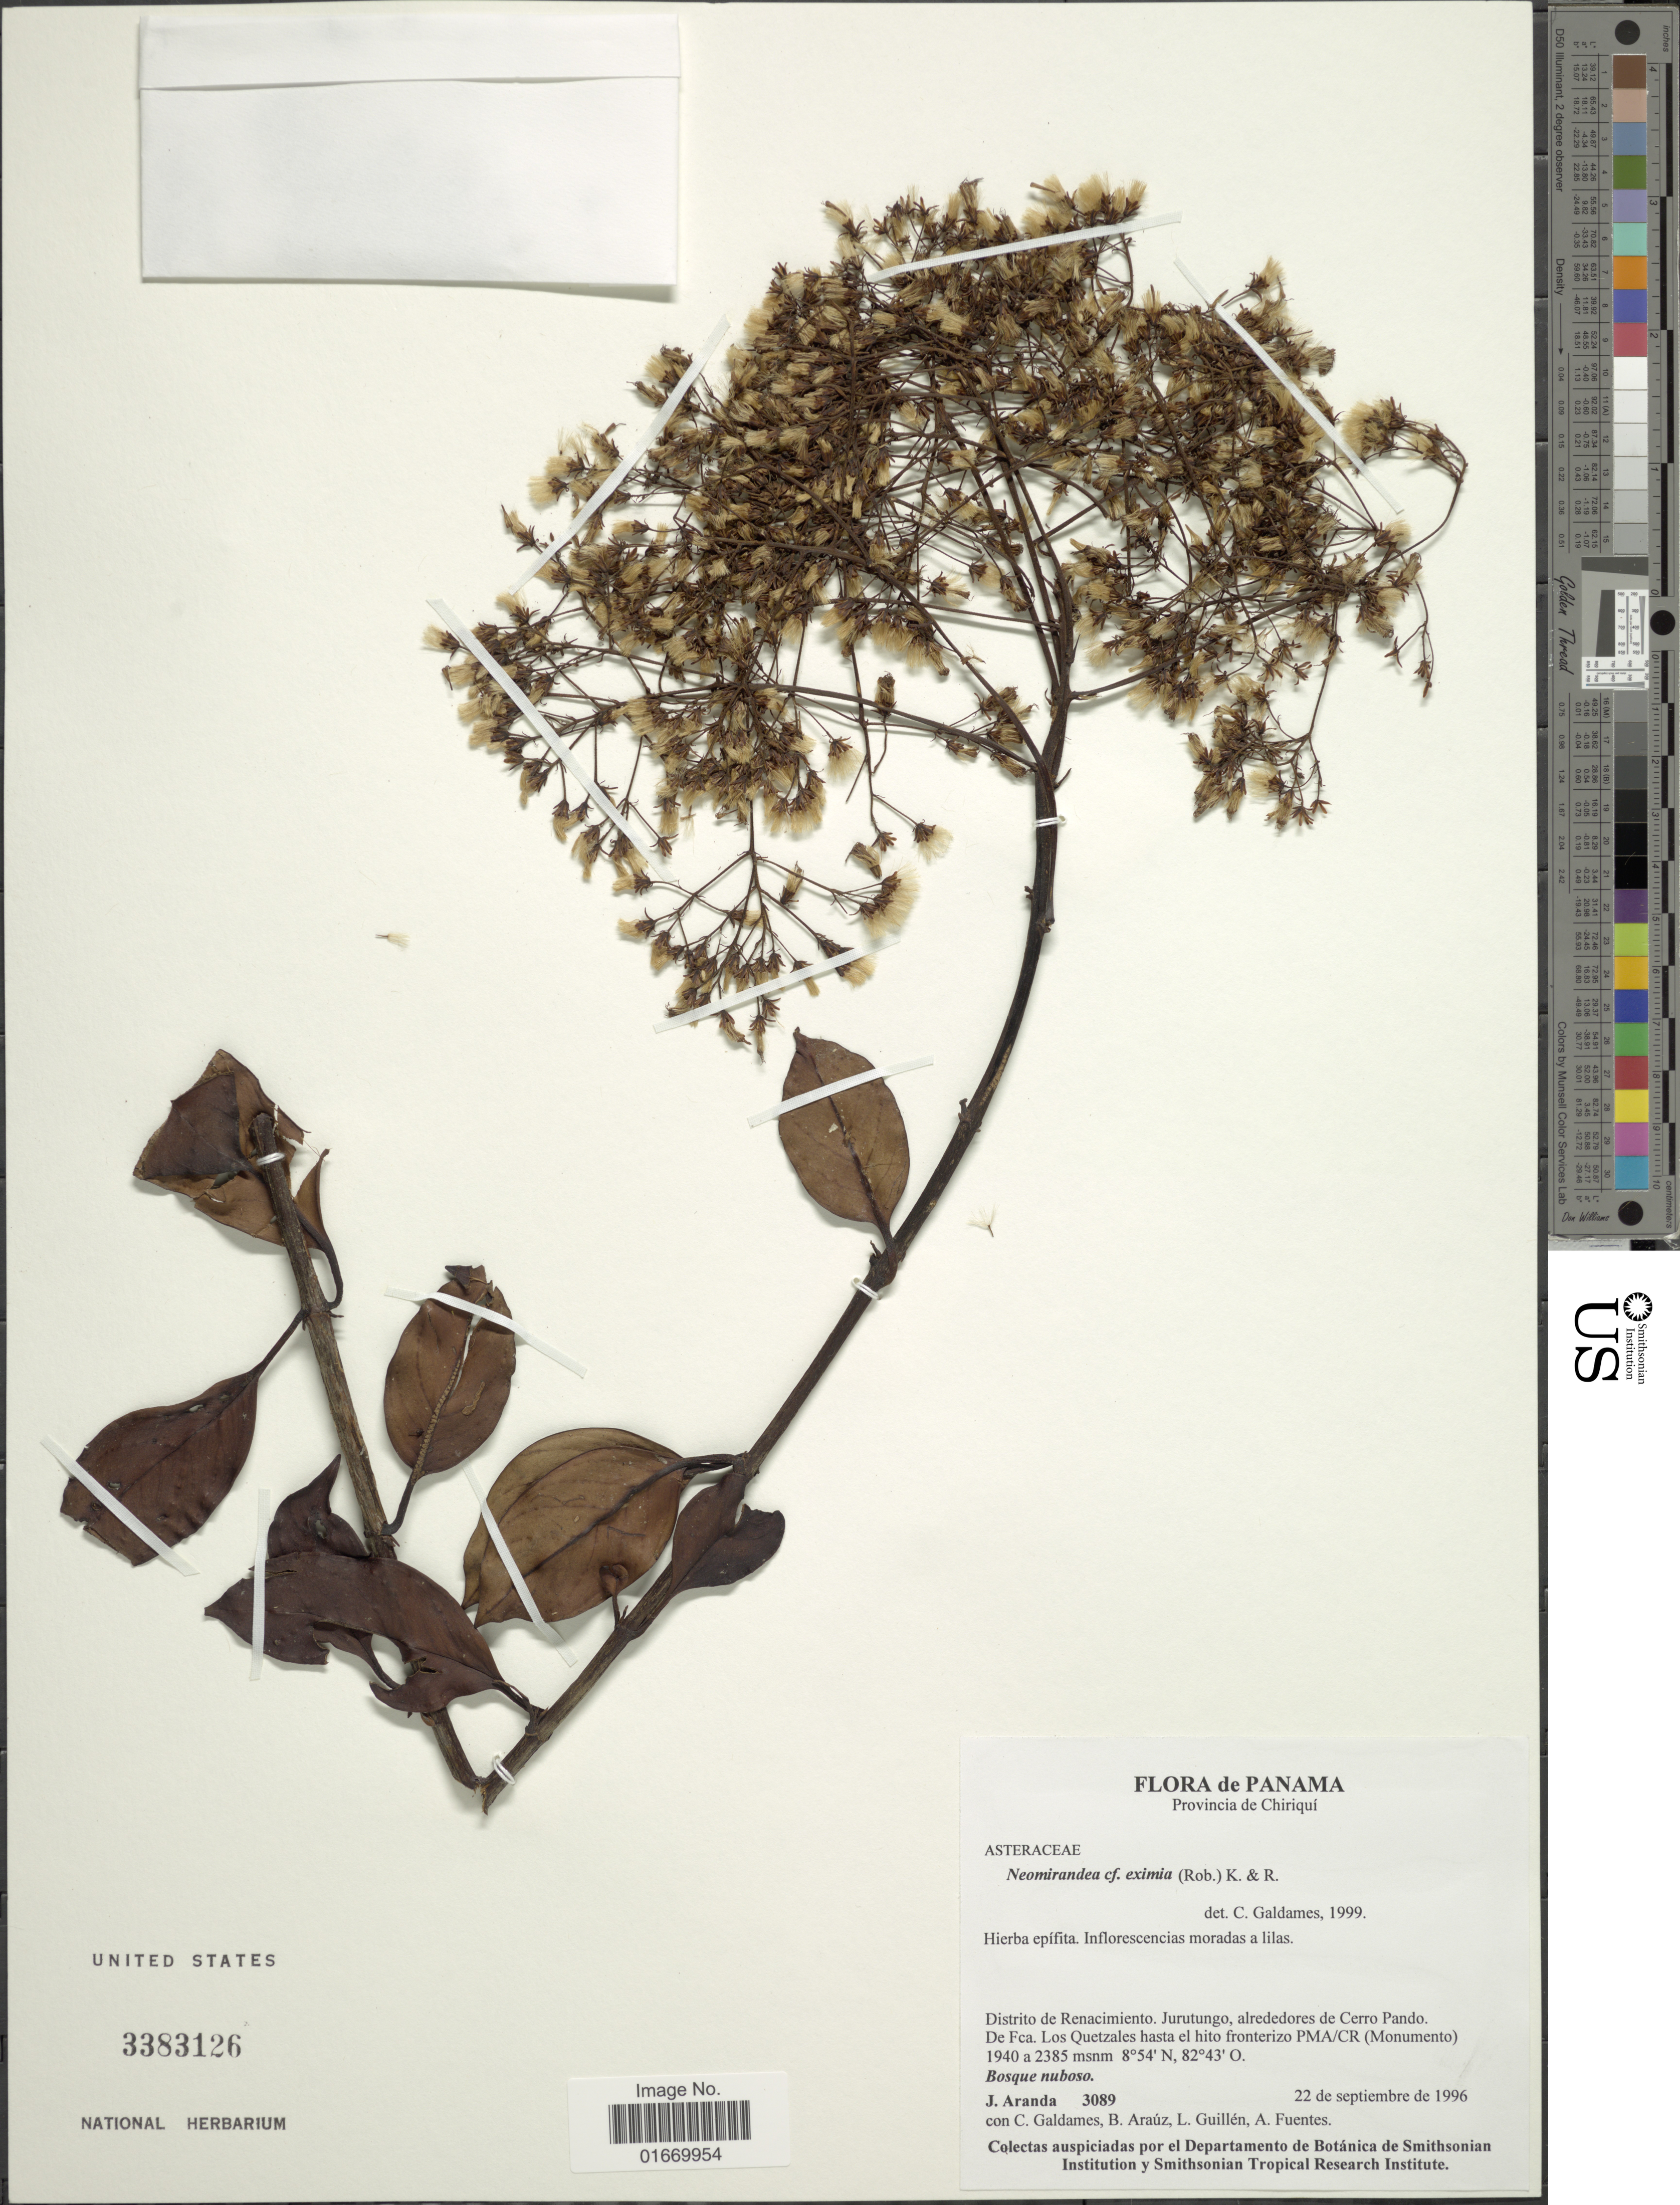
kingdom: Plantae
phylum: Tracheophyta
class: Magnoliopsida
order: Asterales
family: Asteraceae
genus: Neomirandea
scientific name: Neomirandea eximia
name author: (B.L. Rob.) R.M. King & H. Rob.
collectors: J. Aranda, C. Galdames, B. Araúz, L. Guillén & A. Fuentes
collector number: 3089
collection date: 1996-09-22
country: Panama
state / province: Chiriqui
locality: Distrito de Renacimiento, Jurutungo, alrededores de Cerro Pando. De Fca. los Quetzales hasta el hito fronterizo PMA/CR (Monumento)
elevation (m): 1940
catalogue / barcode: US 3383126